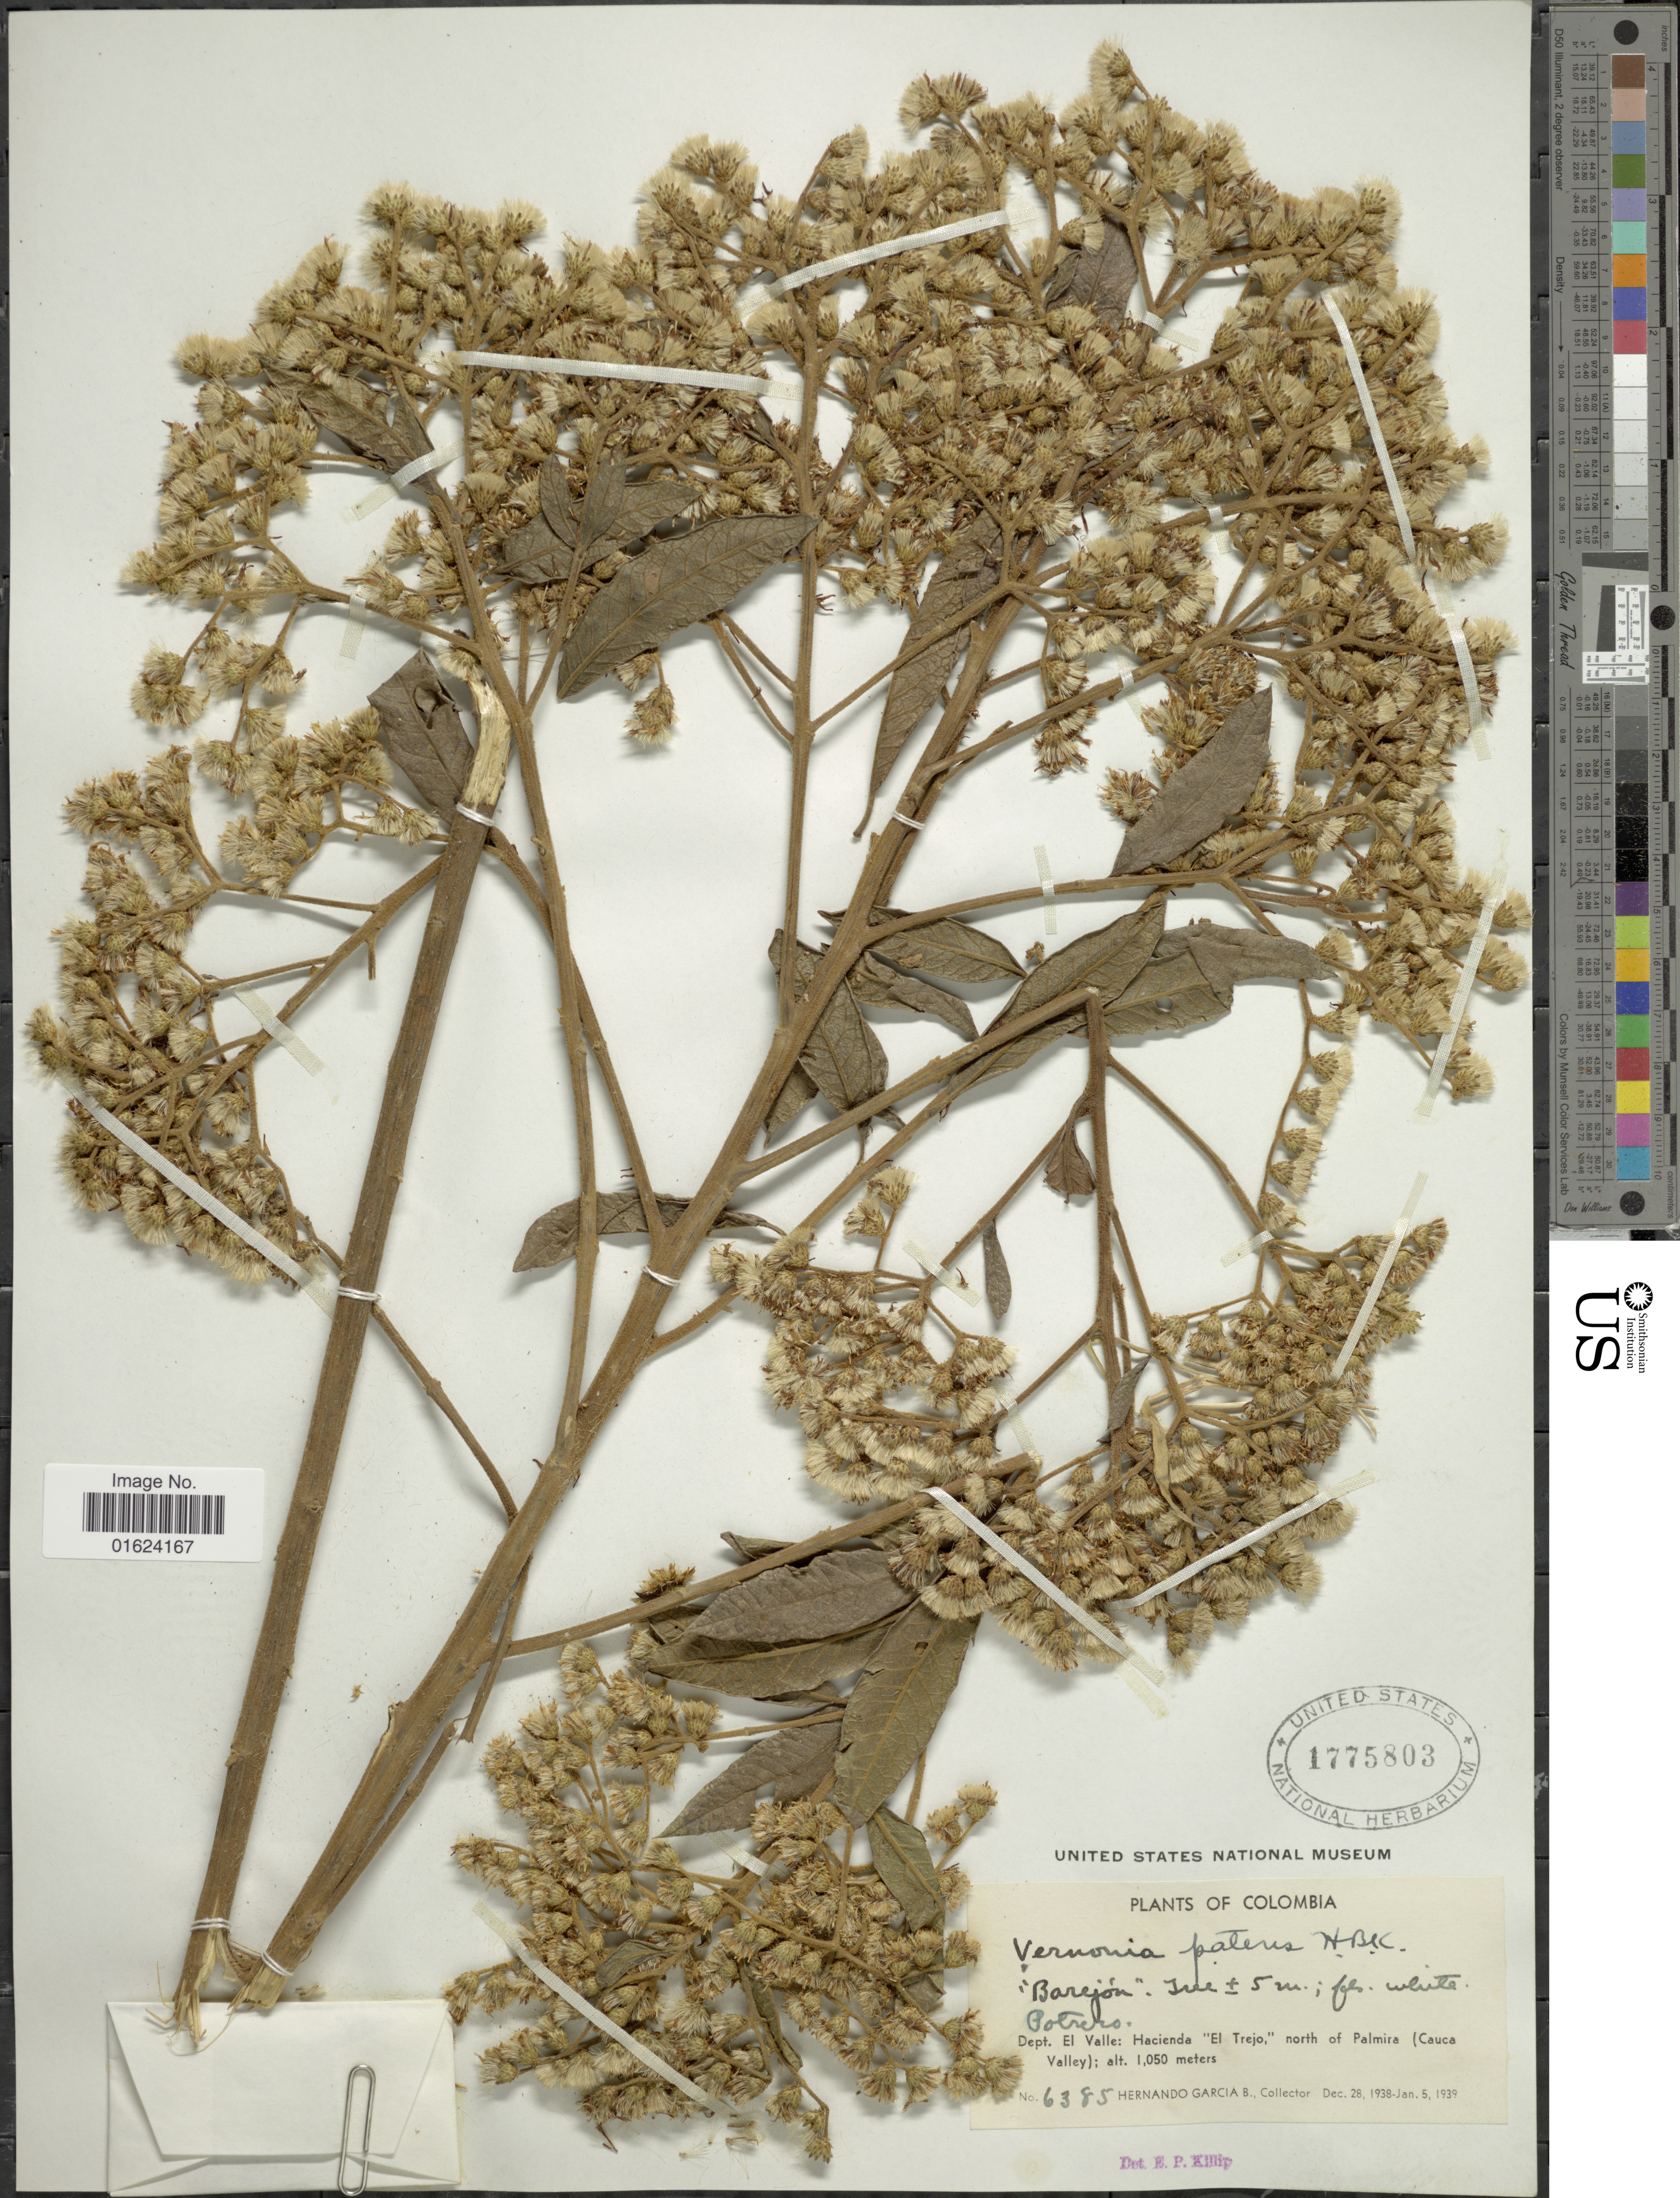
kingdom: Plantae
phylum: Tracheophyta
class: Magnoliopsida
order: Asterales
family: Asteraceae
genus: Vernonanthura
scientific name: Vernonanthura patens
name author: (Kunth) H. Rob.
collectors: H. García Barriga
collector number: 6385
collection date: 1938-12-28/1939-01-05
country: Colombia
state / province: Valle del Cauca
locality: Dept. El Valle: Hacienda "El Trejo, " north of Palmira (Cauca Valley).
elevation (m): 1050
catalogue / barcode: US 1775803